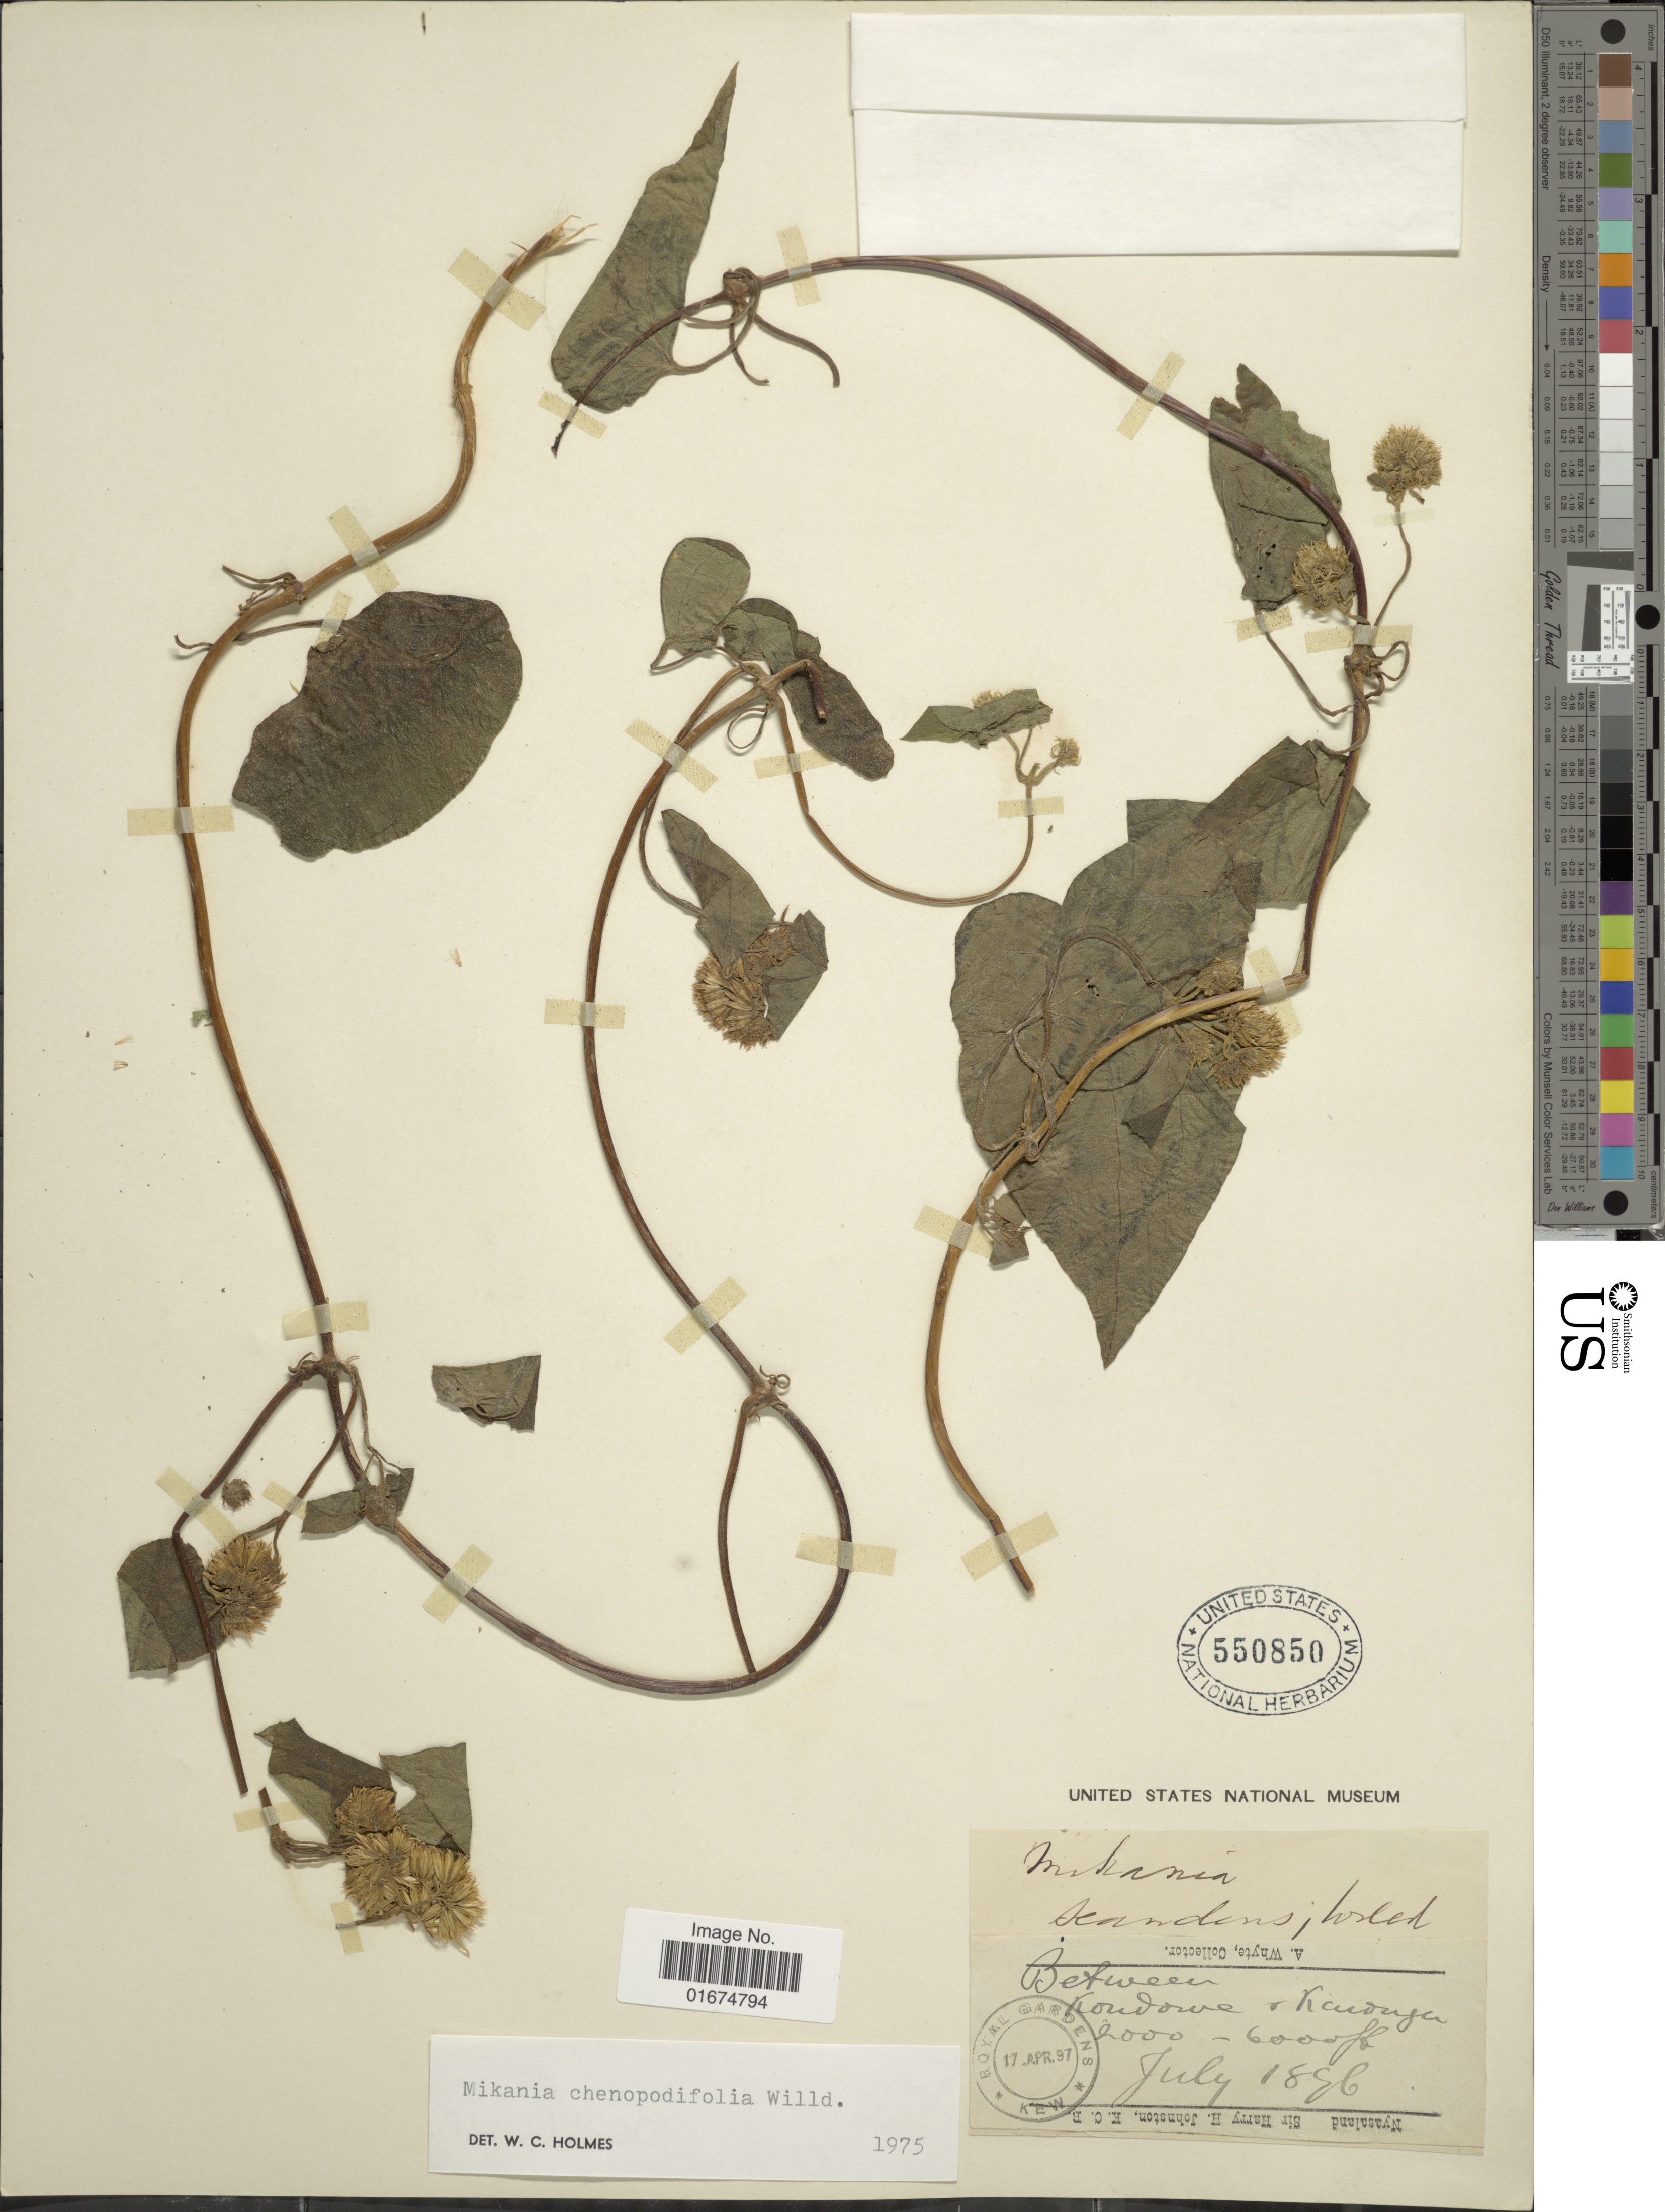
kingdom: Plantae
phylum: Tracheophyta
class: Magnoliopsida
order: Asterales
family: Asteraceae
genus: Mikania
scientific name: Mikania chenopodifolia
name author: Willd.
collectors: A. Whyte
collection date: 1896-07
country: Burkina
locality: Between Koudowe - Kandaga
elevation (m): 610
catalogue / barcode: US 550850